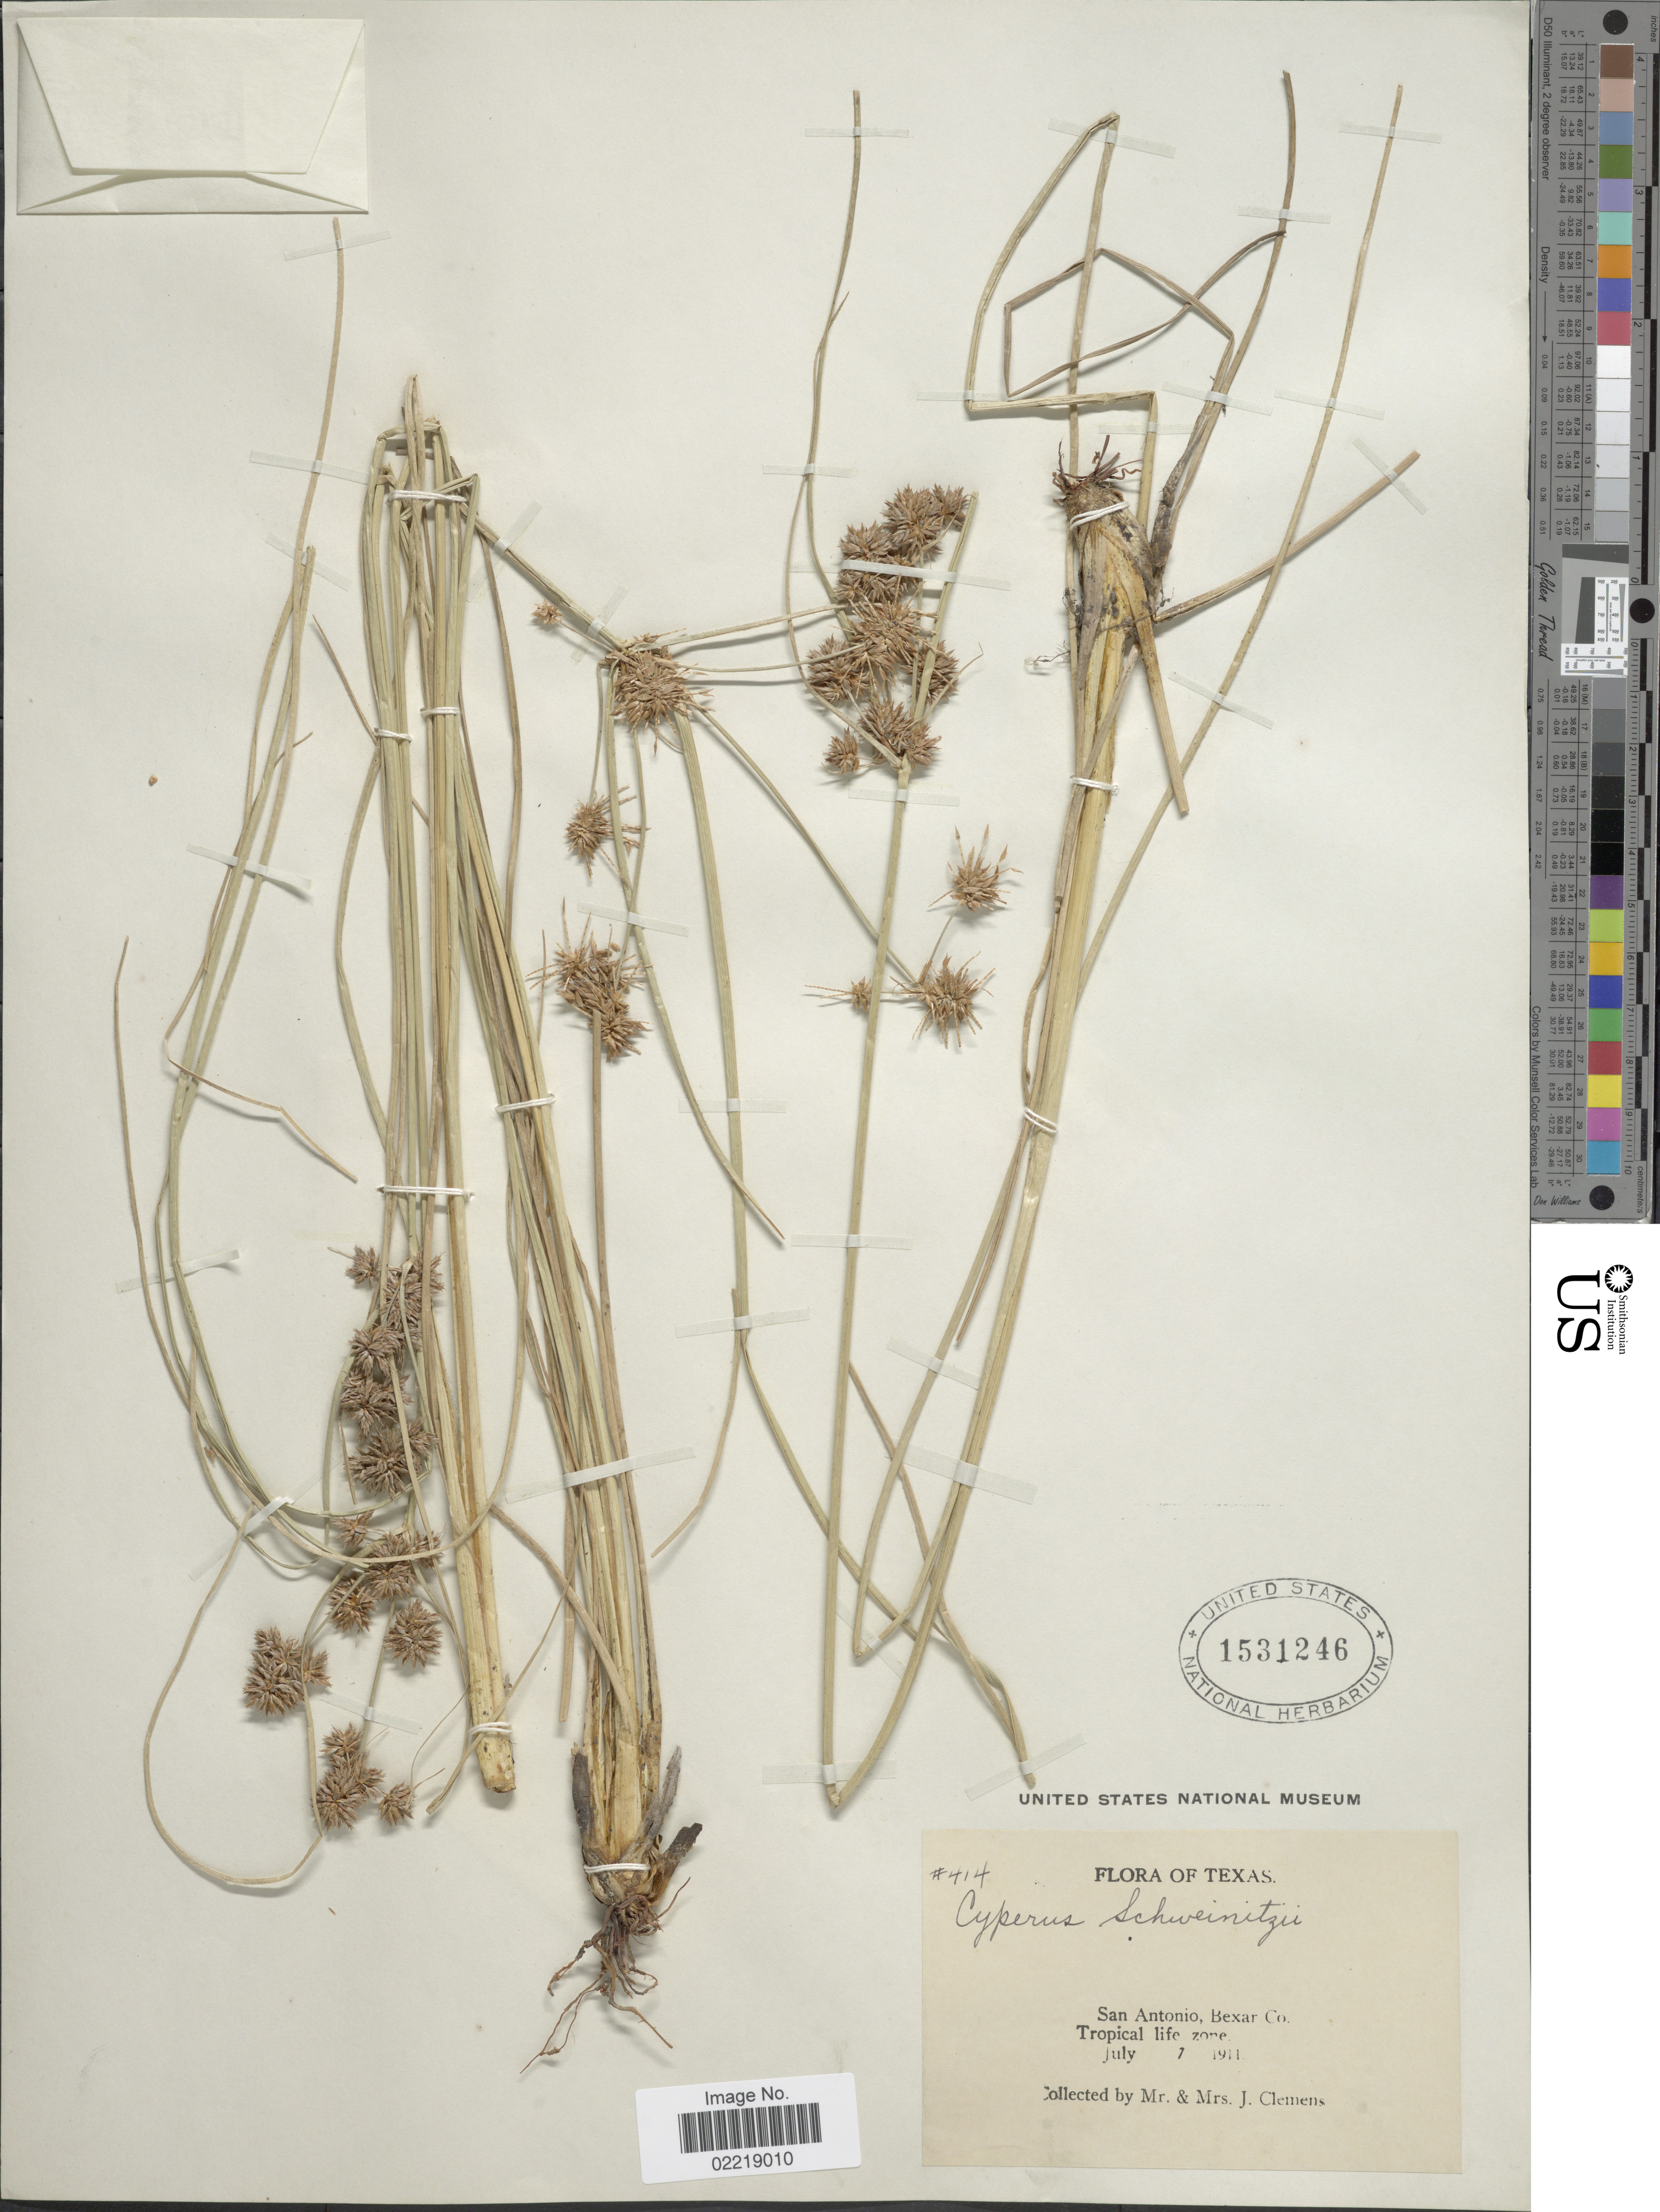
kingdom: Plantae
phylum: Tracheophyta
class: Liliopsida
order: Poales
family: Cyperaceae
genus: Cyperus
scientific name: Cyperus schweinitzii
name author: Torr.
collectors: J. Clemens & J. Clemens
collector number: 414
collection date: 1911-07-07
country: United States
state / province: Texas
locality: San Antonio, Bexar Co. Tropical Life Zone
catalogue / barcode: US 1531246